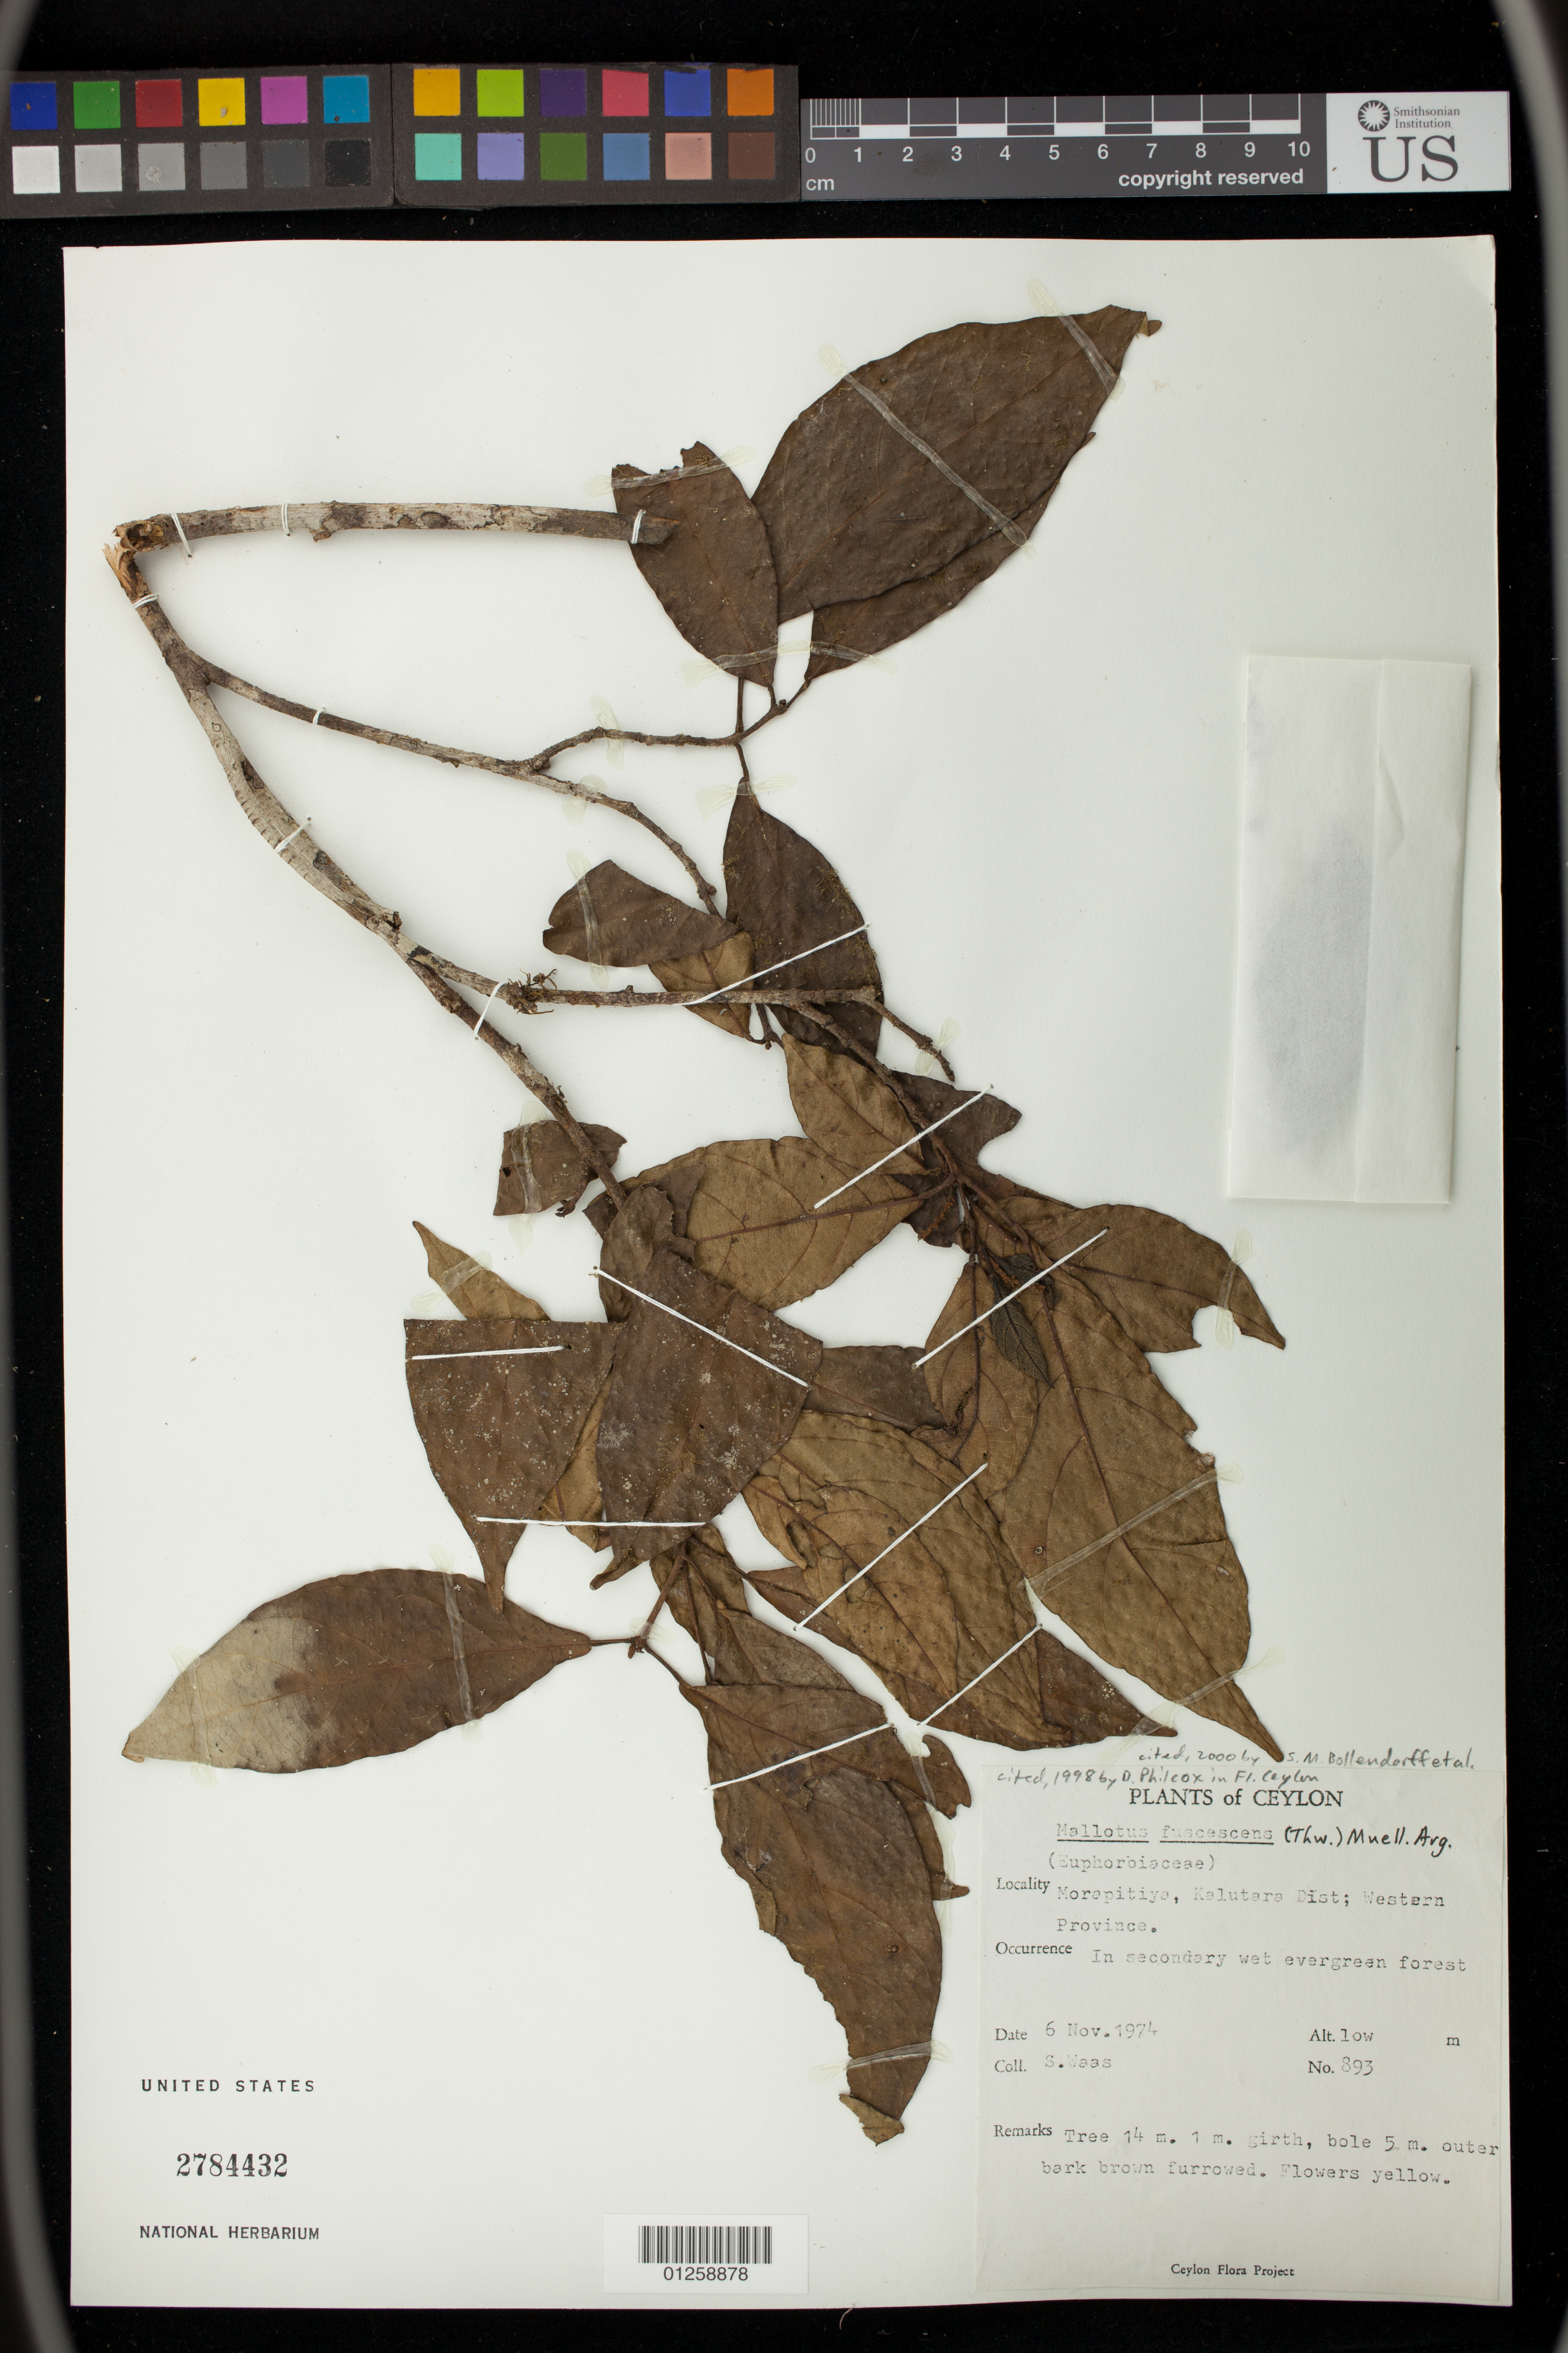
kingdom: Plantae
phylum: Tracheophyta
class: Magnoliopsida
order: Malpighiales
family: Euphorbiaceae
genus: Mallotus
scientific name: Mallotus fuscescens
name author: (Thwaites) Müll. Arg.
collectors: S. Waas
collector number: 893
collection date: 1974-11-06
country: Sri Lanka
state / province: Western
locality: Morapitiya, Kalutara Dist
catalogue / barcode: US 2784432